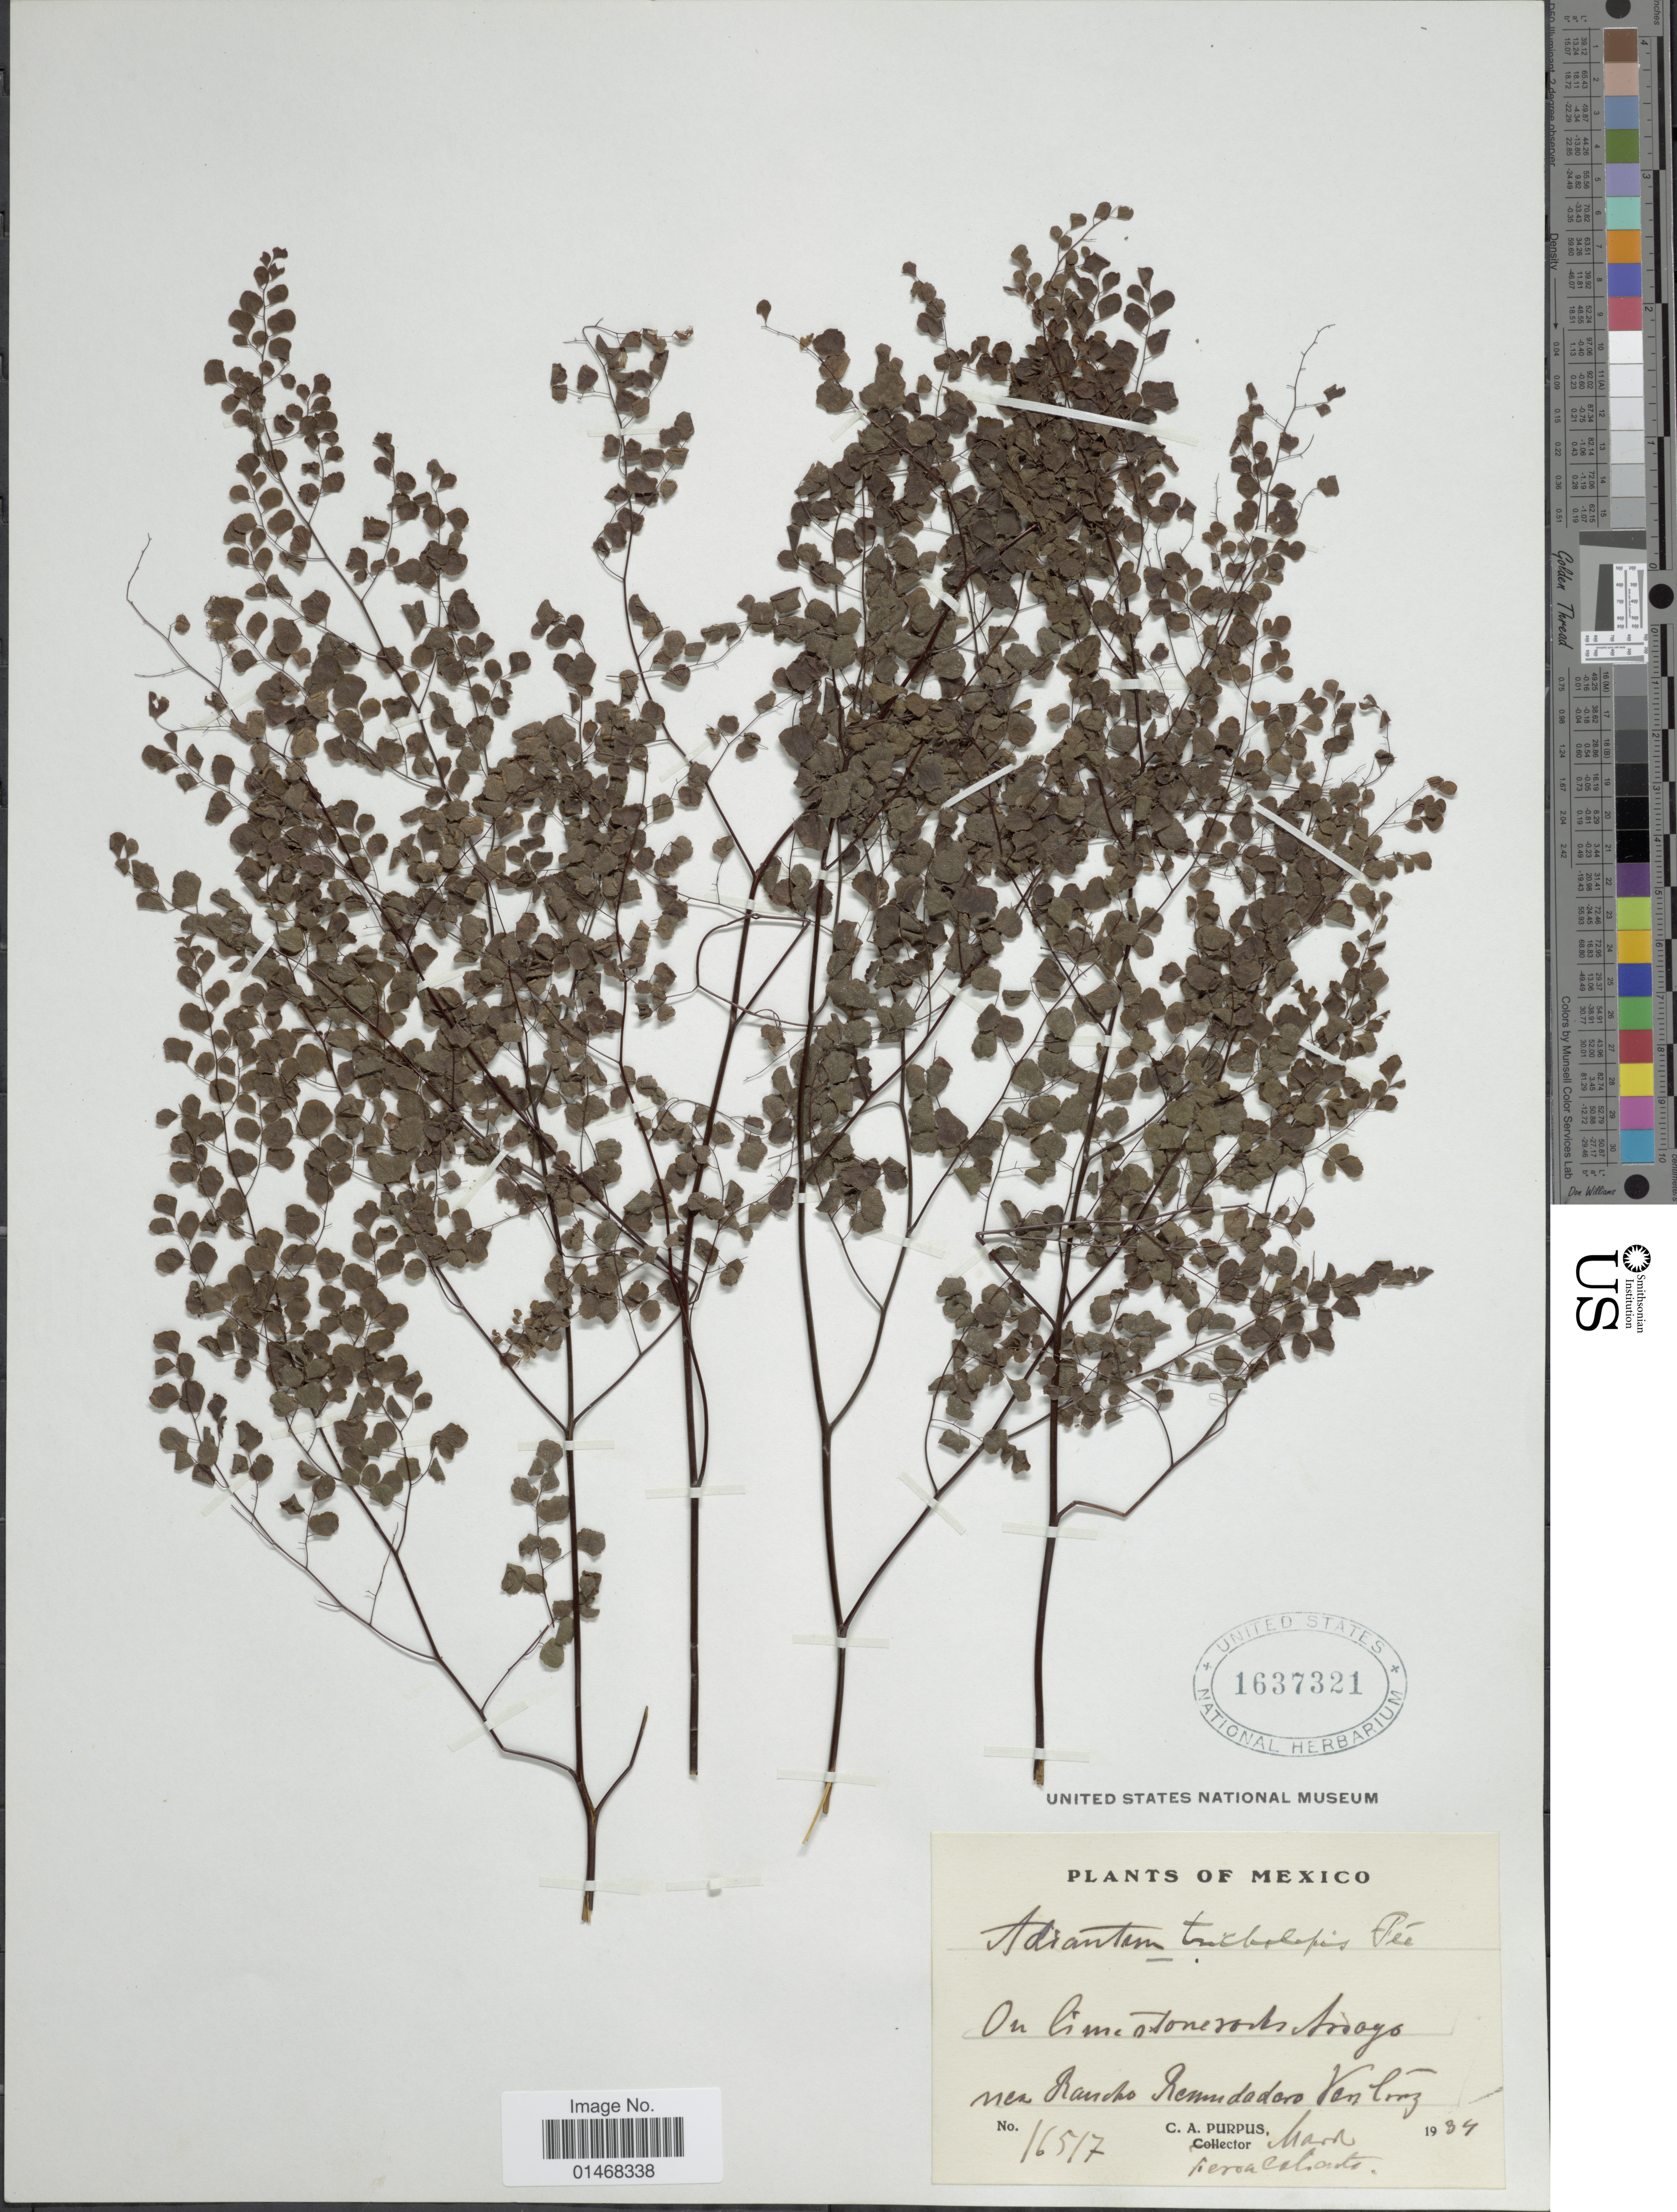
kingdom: Plantae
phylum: Tracheophyta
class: Polypodiopsida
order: Polypodiales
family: Pteridaceae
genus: Adiantum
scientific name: Adiantum tricholepis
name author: Fée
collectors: C. A. Purpus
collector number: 16517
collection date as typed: Transcribed d/m/y: /3/1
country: Mexico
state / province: Veracruz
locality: On limestone Arroyo near Rancho Remudadero.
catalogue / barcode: US 1637321